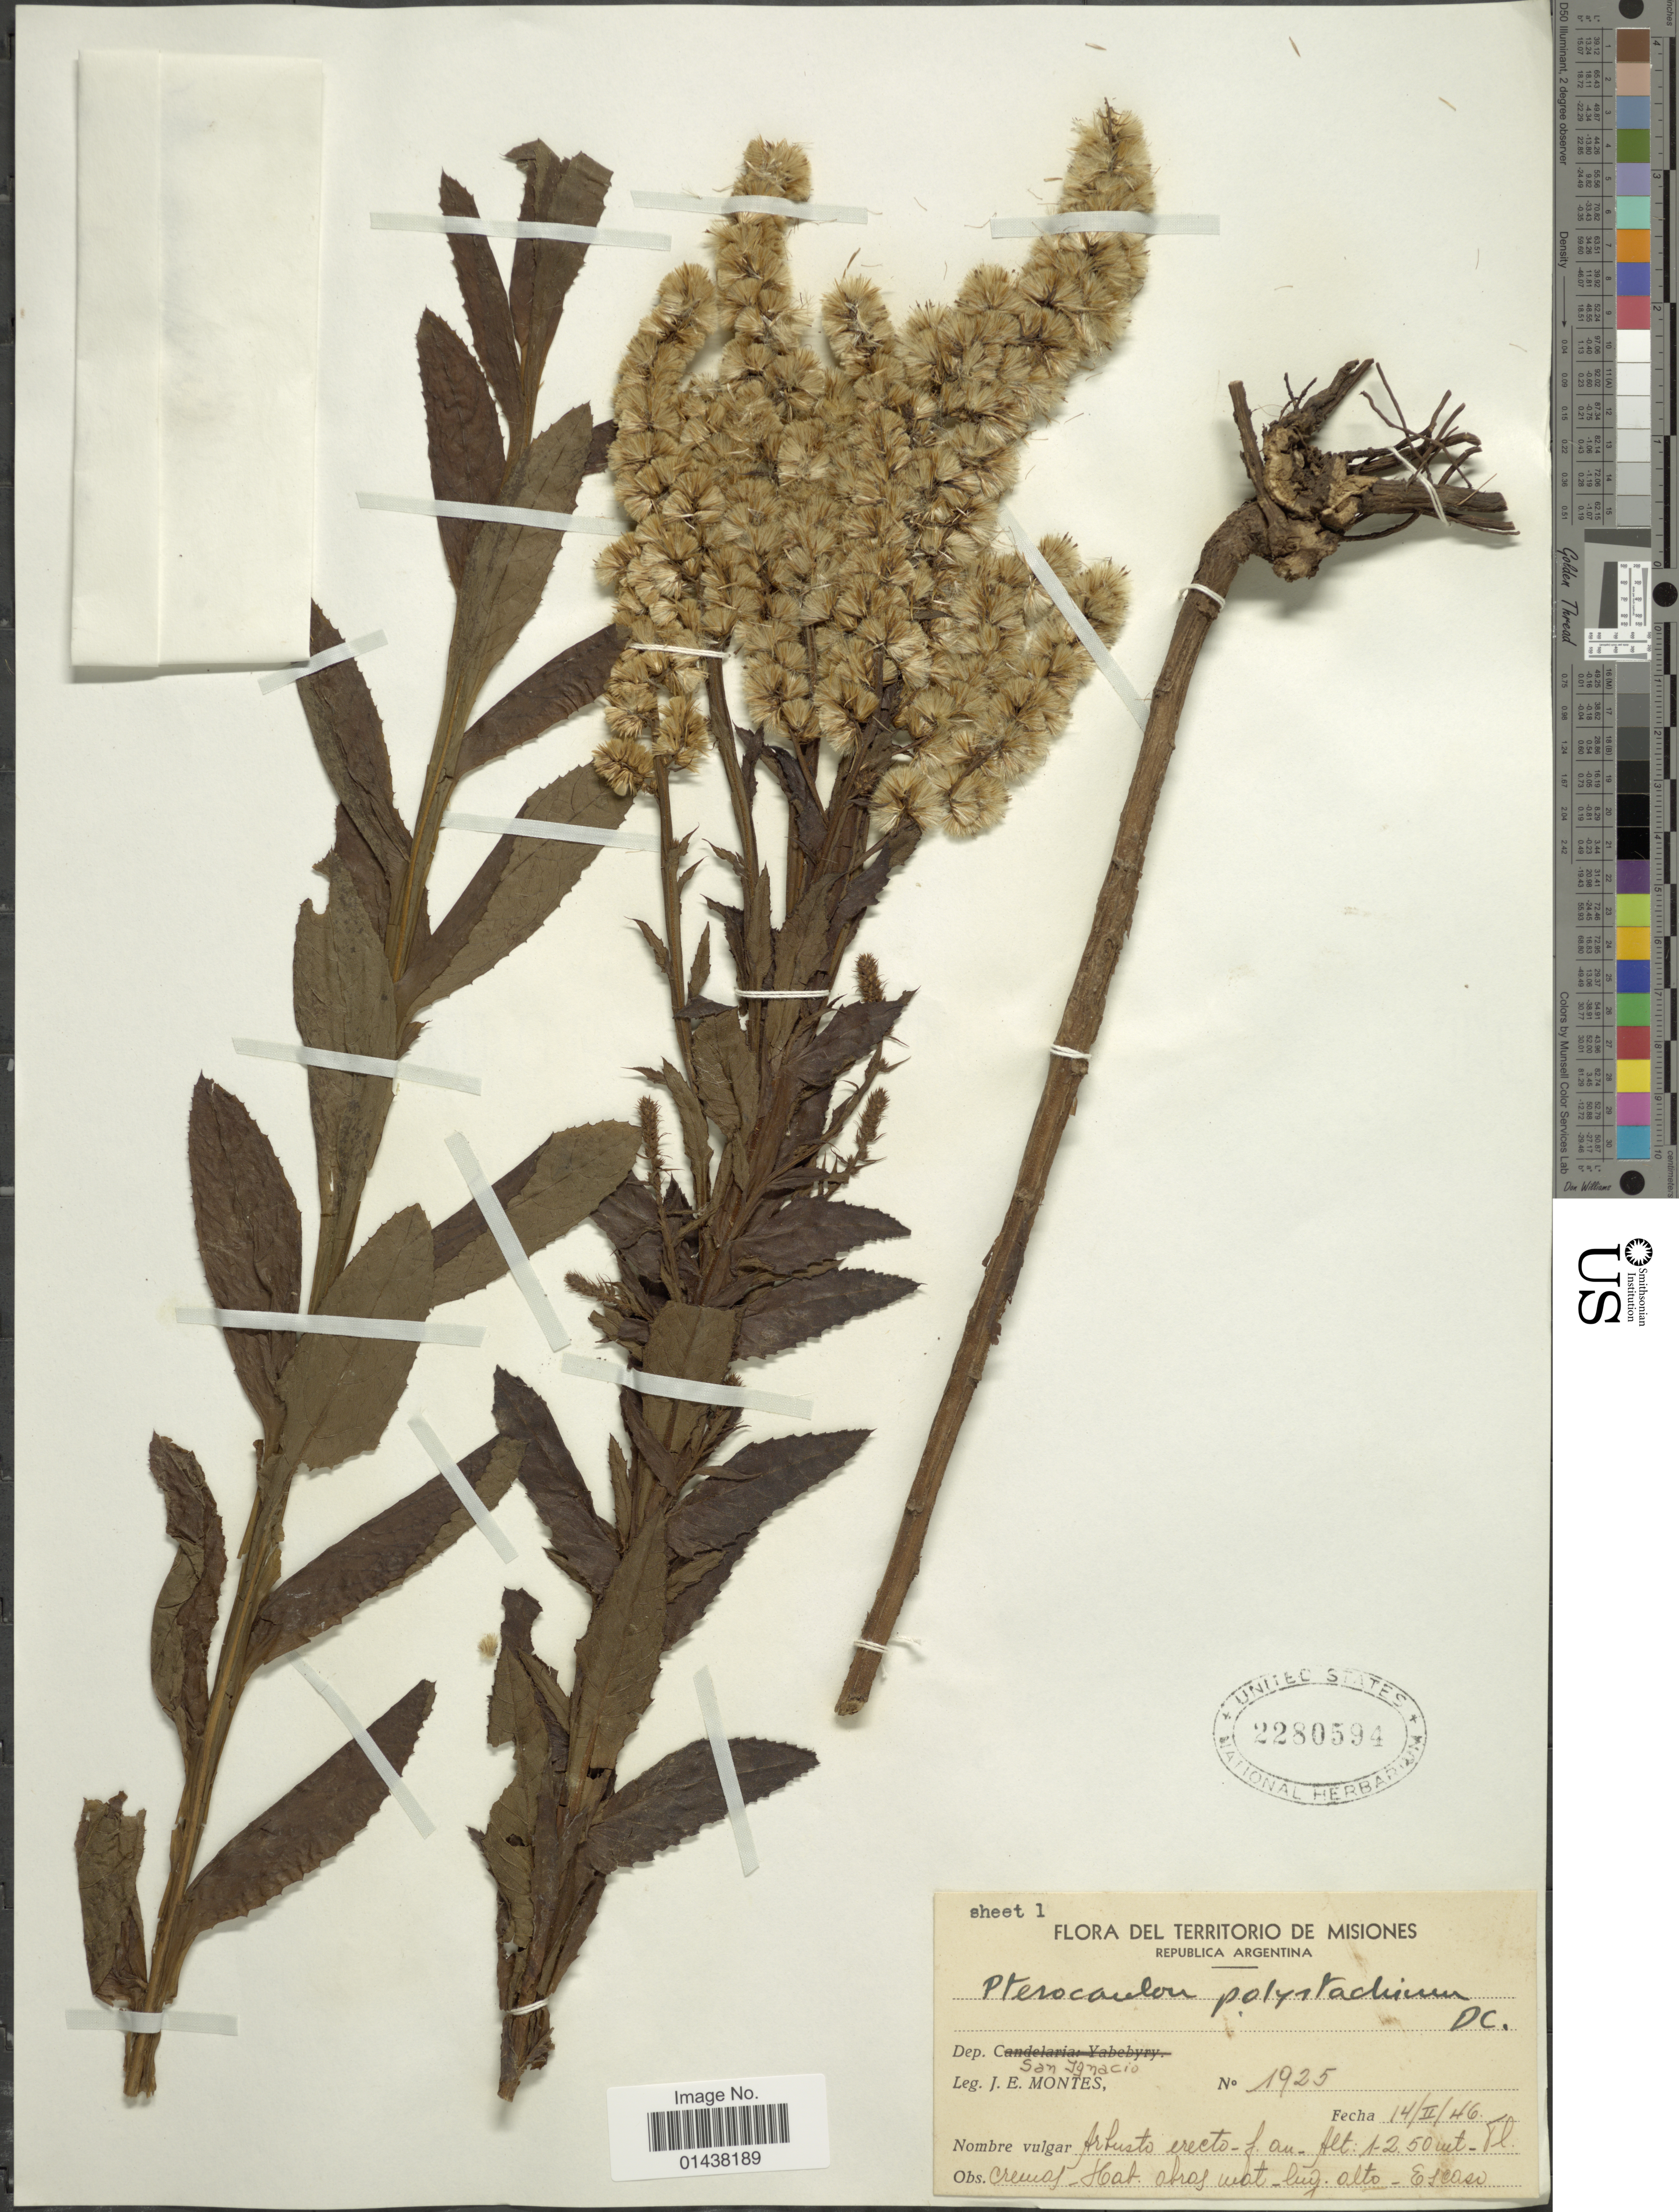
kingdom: Plantae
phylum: Tracheophyta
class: Magnoliopsida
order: Asterales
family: Asteraceae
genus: Pterocaulon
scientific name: Pterocaulon polystachyum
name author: DC.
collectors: J. E. Montes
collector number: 1925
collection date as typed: Transcribed d/m/y: 14/2/46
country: Argentina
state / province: Misiones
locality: Dep. San Ignacio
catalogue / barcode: US 2280594